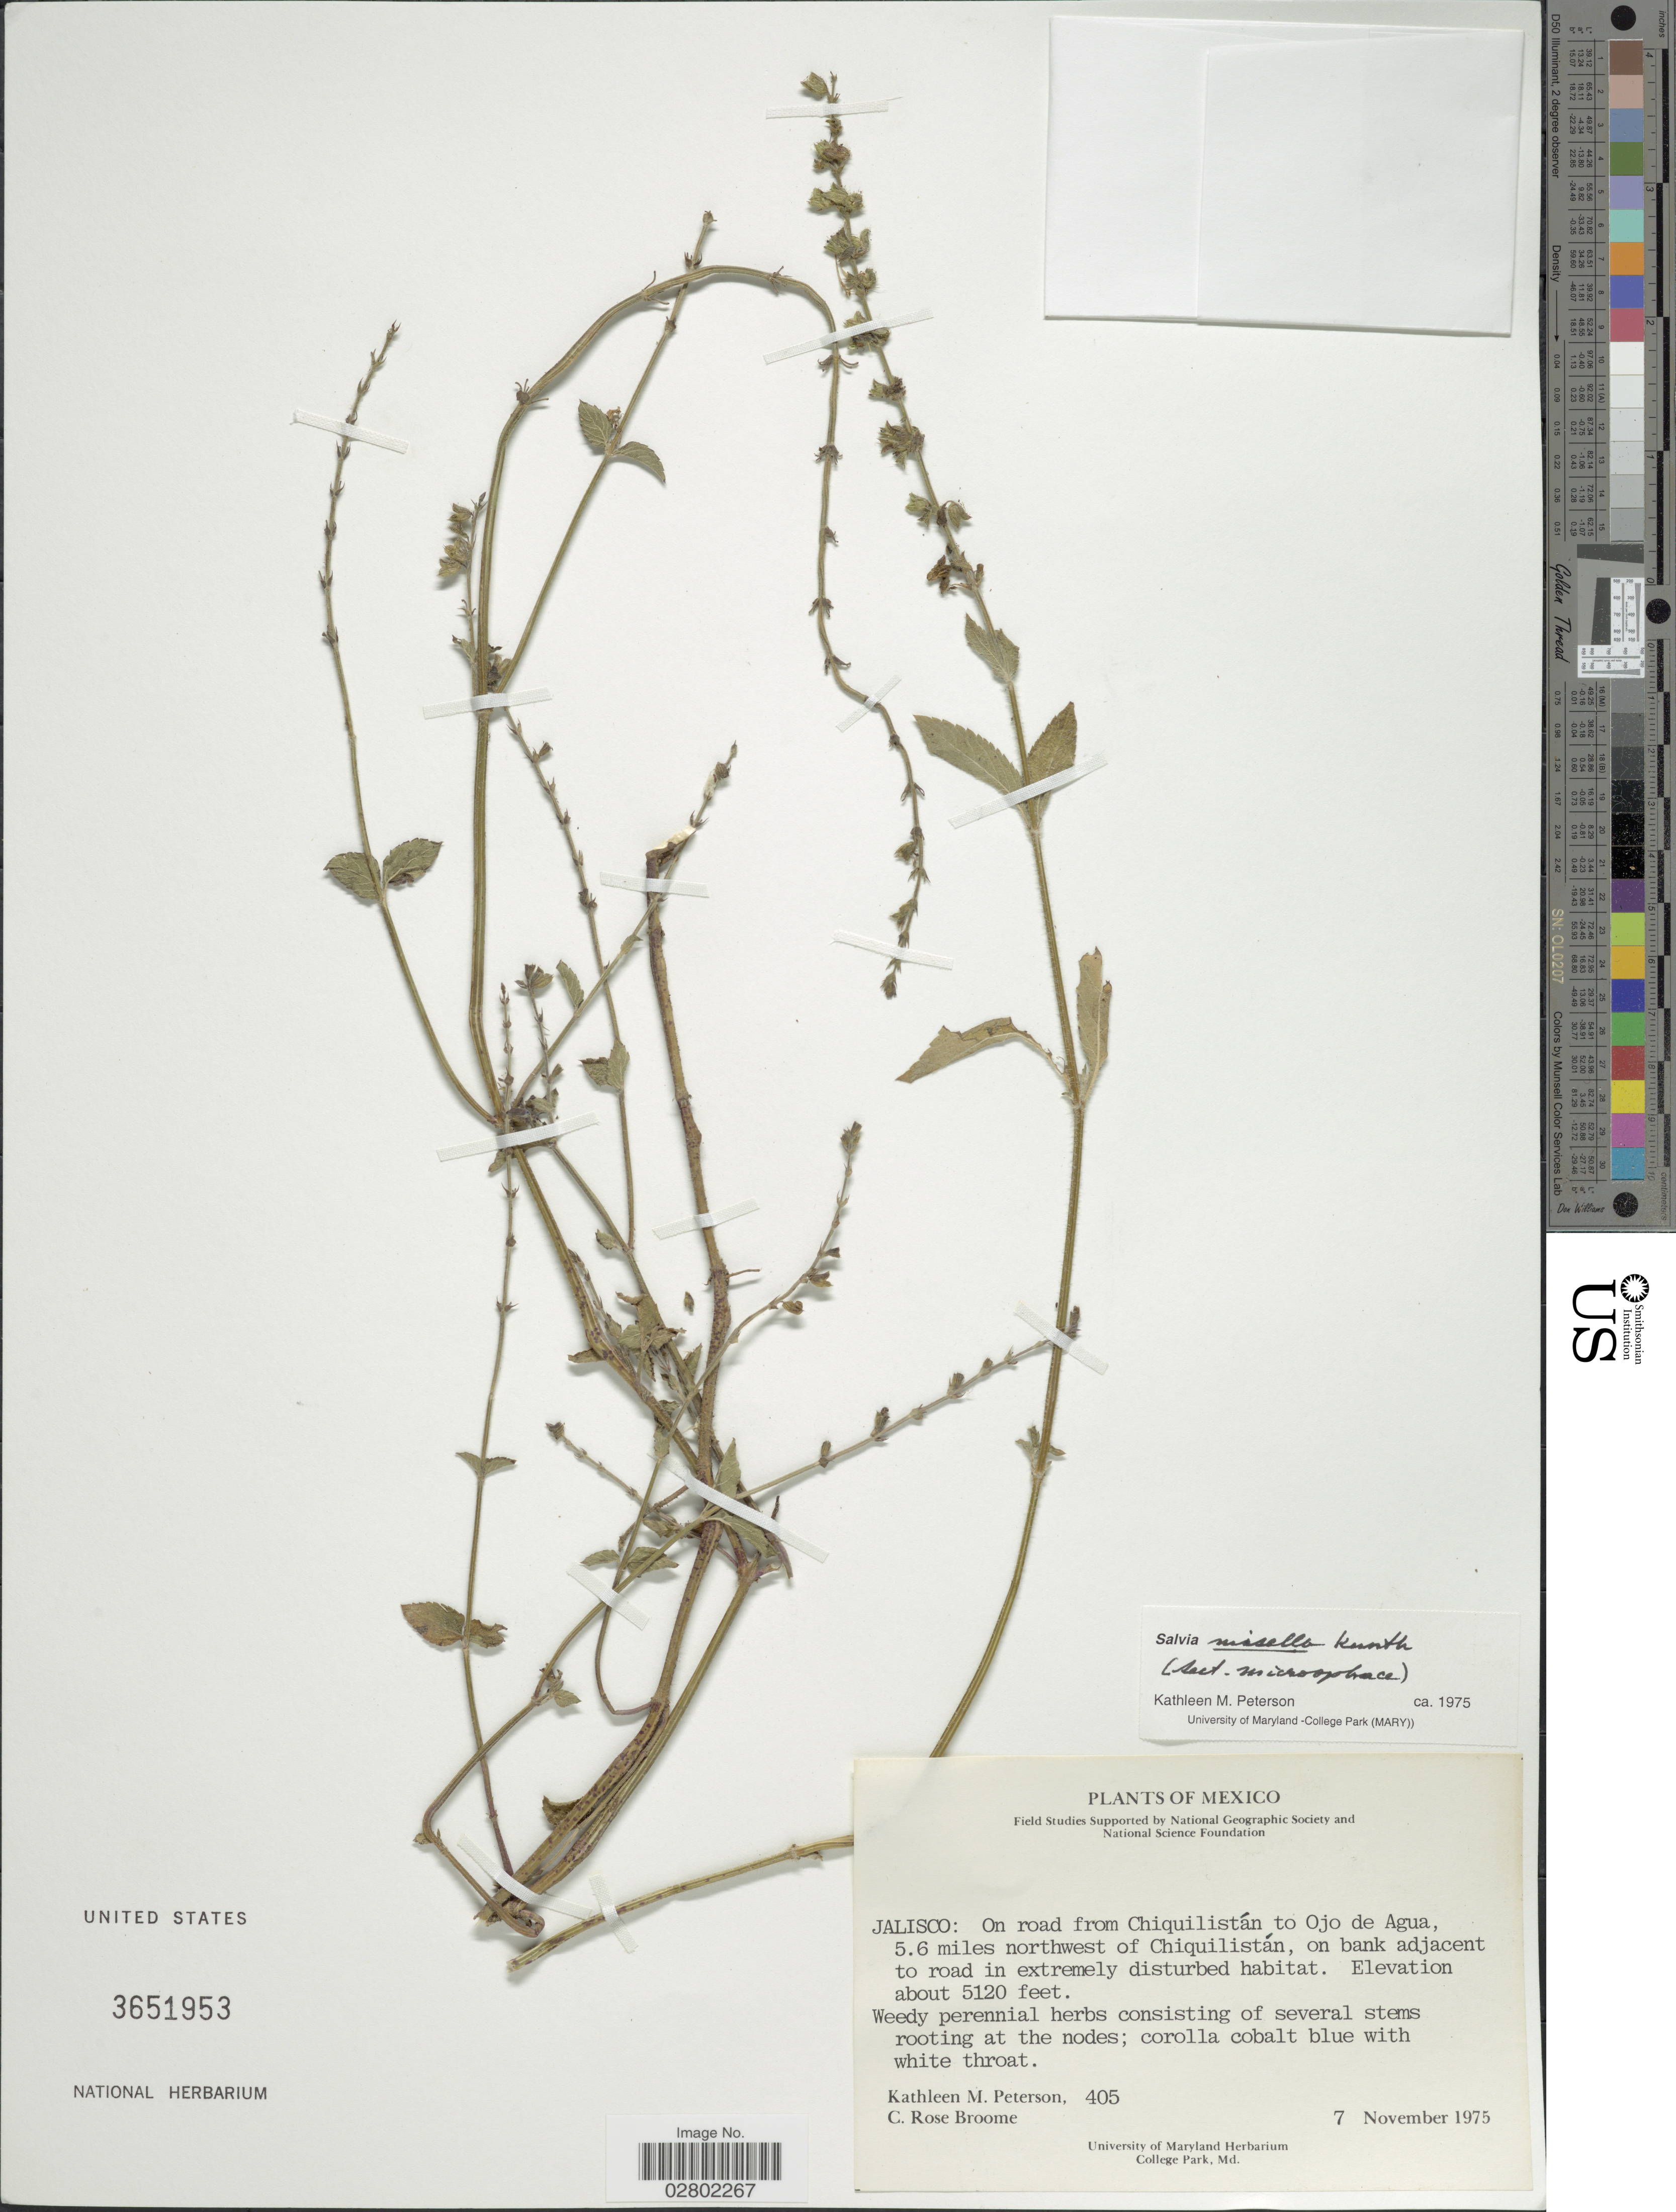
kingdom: Plantae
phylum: Tracheophyta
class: Magnoliopsida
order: Lamiales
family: Lamiaceae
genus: Salvia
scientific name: Salvia misella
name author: Kunth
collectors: K. Peterson & C. R. Broome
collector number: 405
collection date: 1975-11-07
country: Mexico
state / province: Jalisco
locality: On road from Chiquilistán to Ojo de Agua, 5.6 miles northwest of Chiquilistán.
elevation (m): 1561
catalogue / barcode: US 3651953